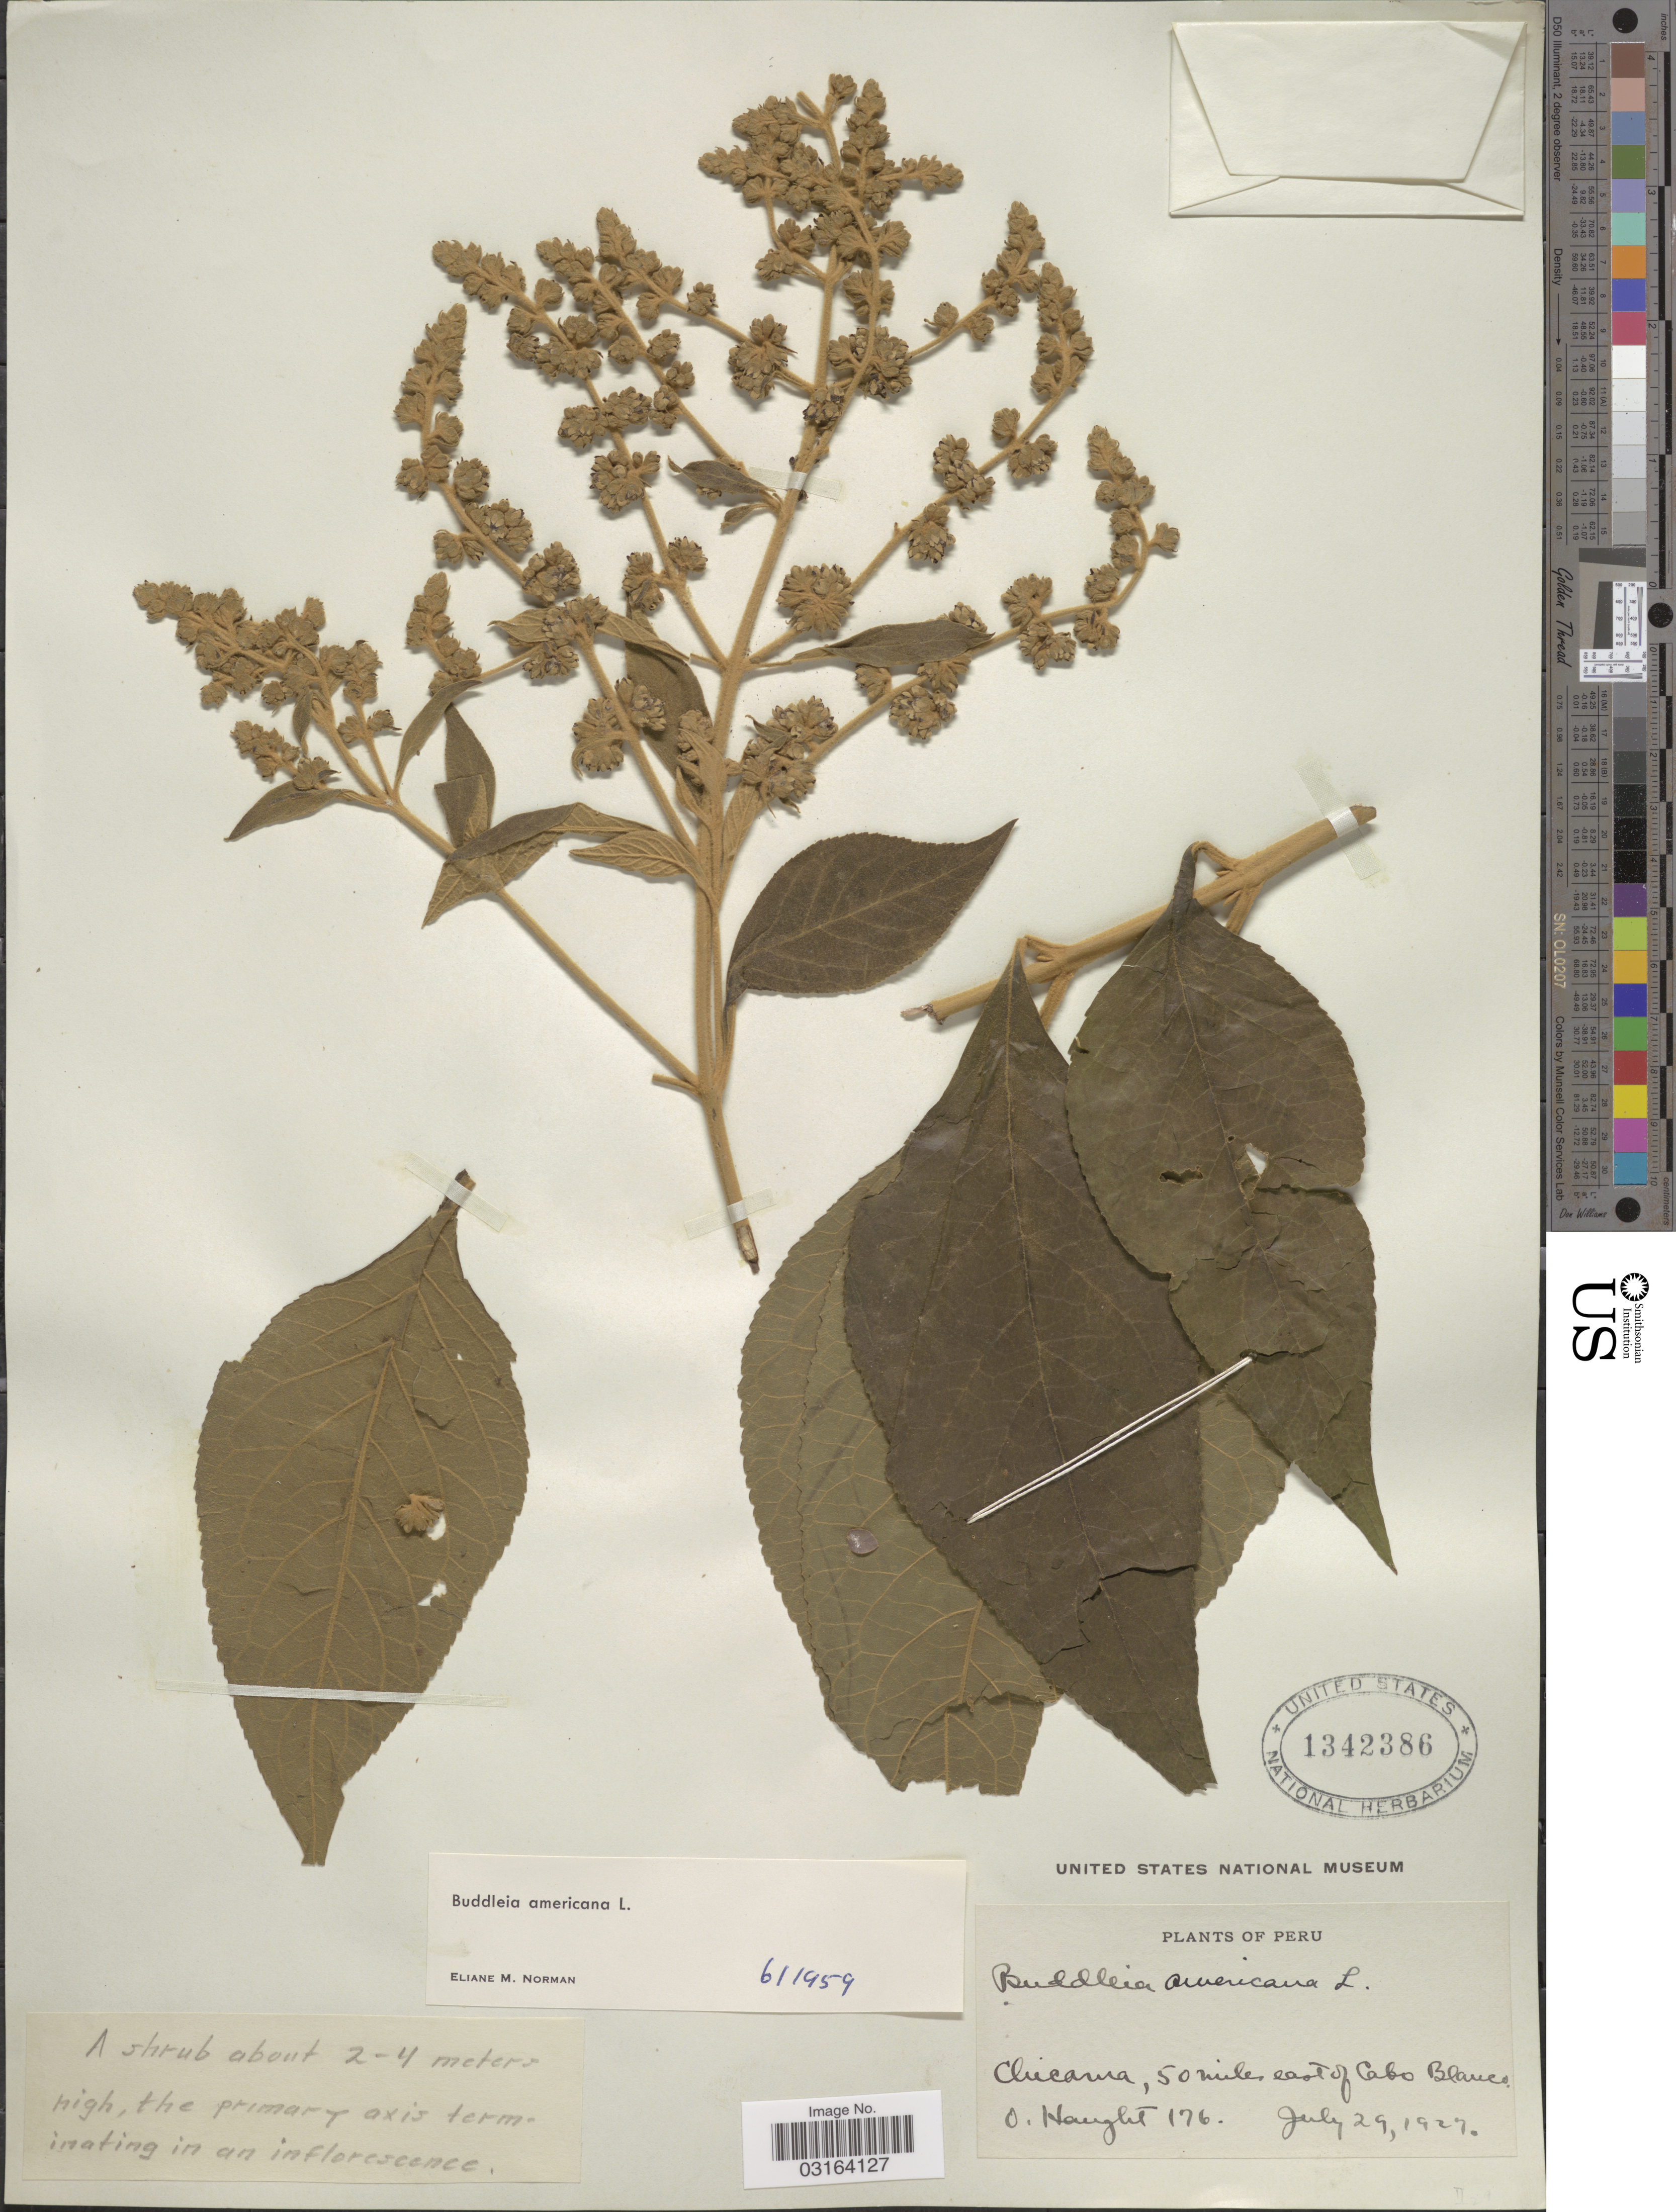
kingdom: Plantae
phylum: Tracheophyta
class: Magnoliopsida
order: Lamiales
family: Scrophulariaceae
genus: Buddleja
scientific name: Buddleja americana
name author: L.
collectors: O. Haught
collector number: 176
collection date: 1927-07-29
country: Peru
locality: Chicama, 50 miles east of Cabo Blanco.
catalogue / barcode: US 1342386